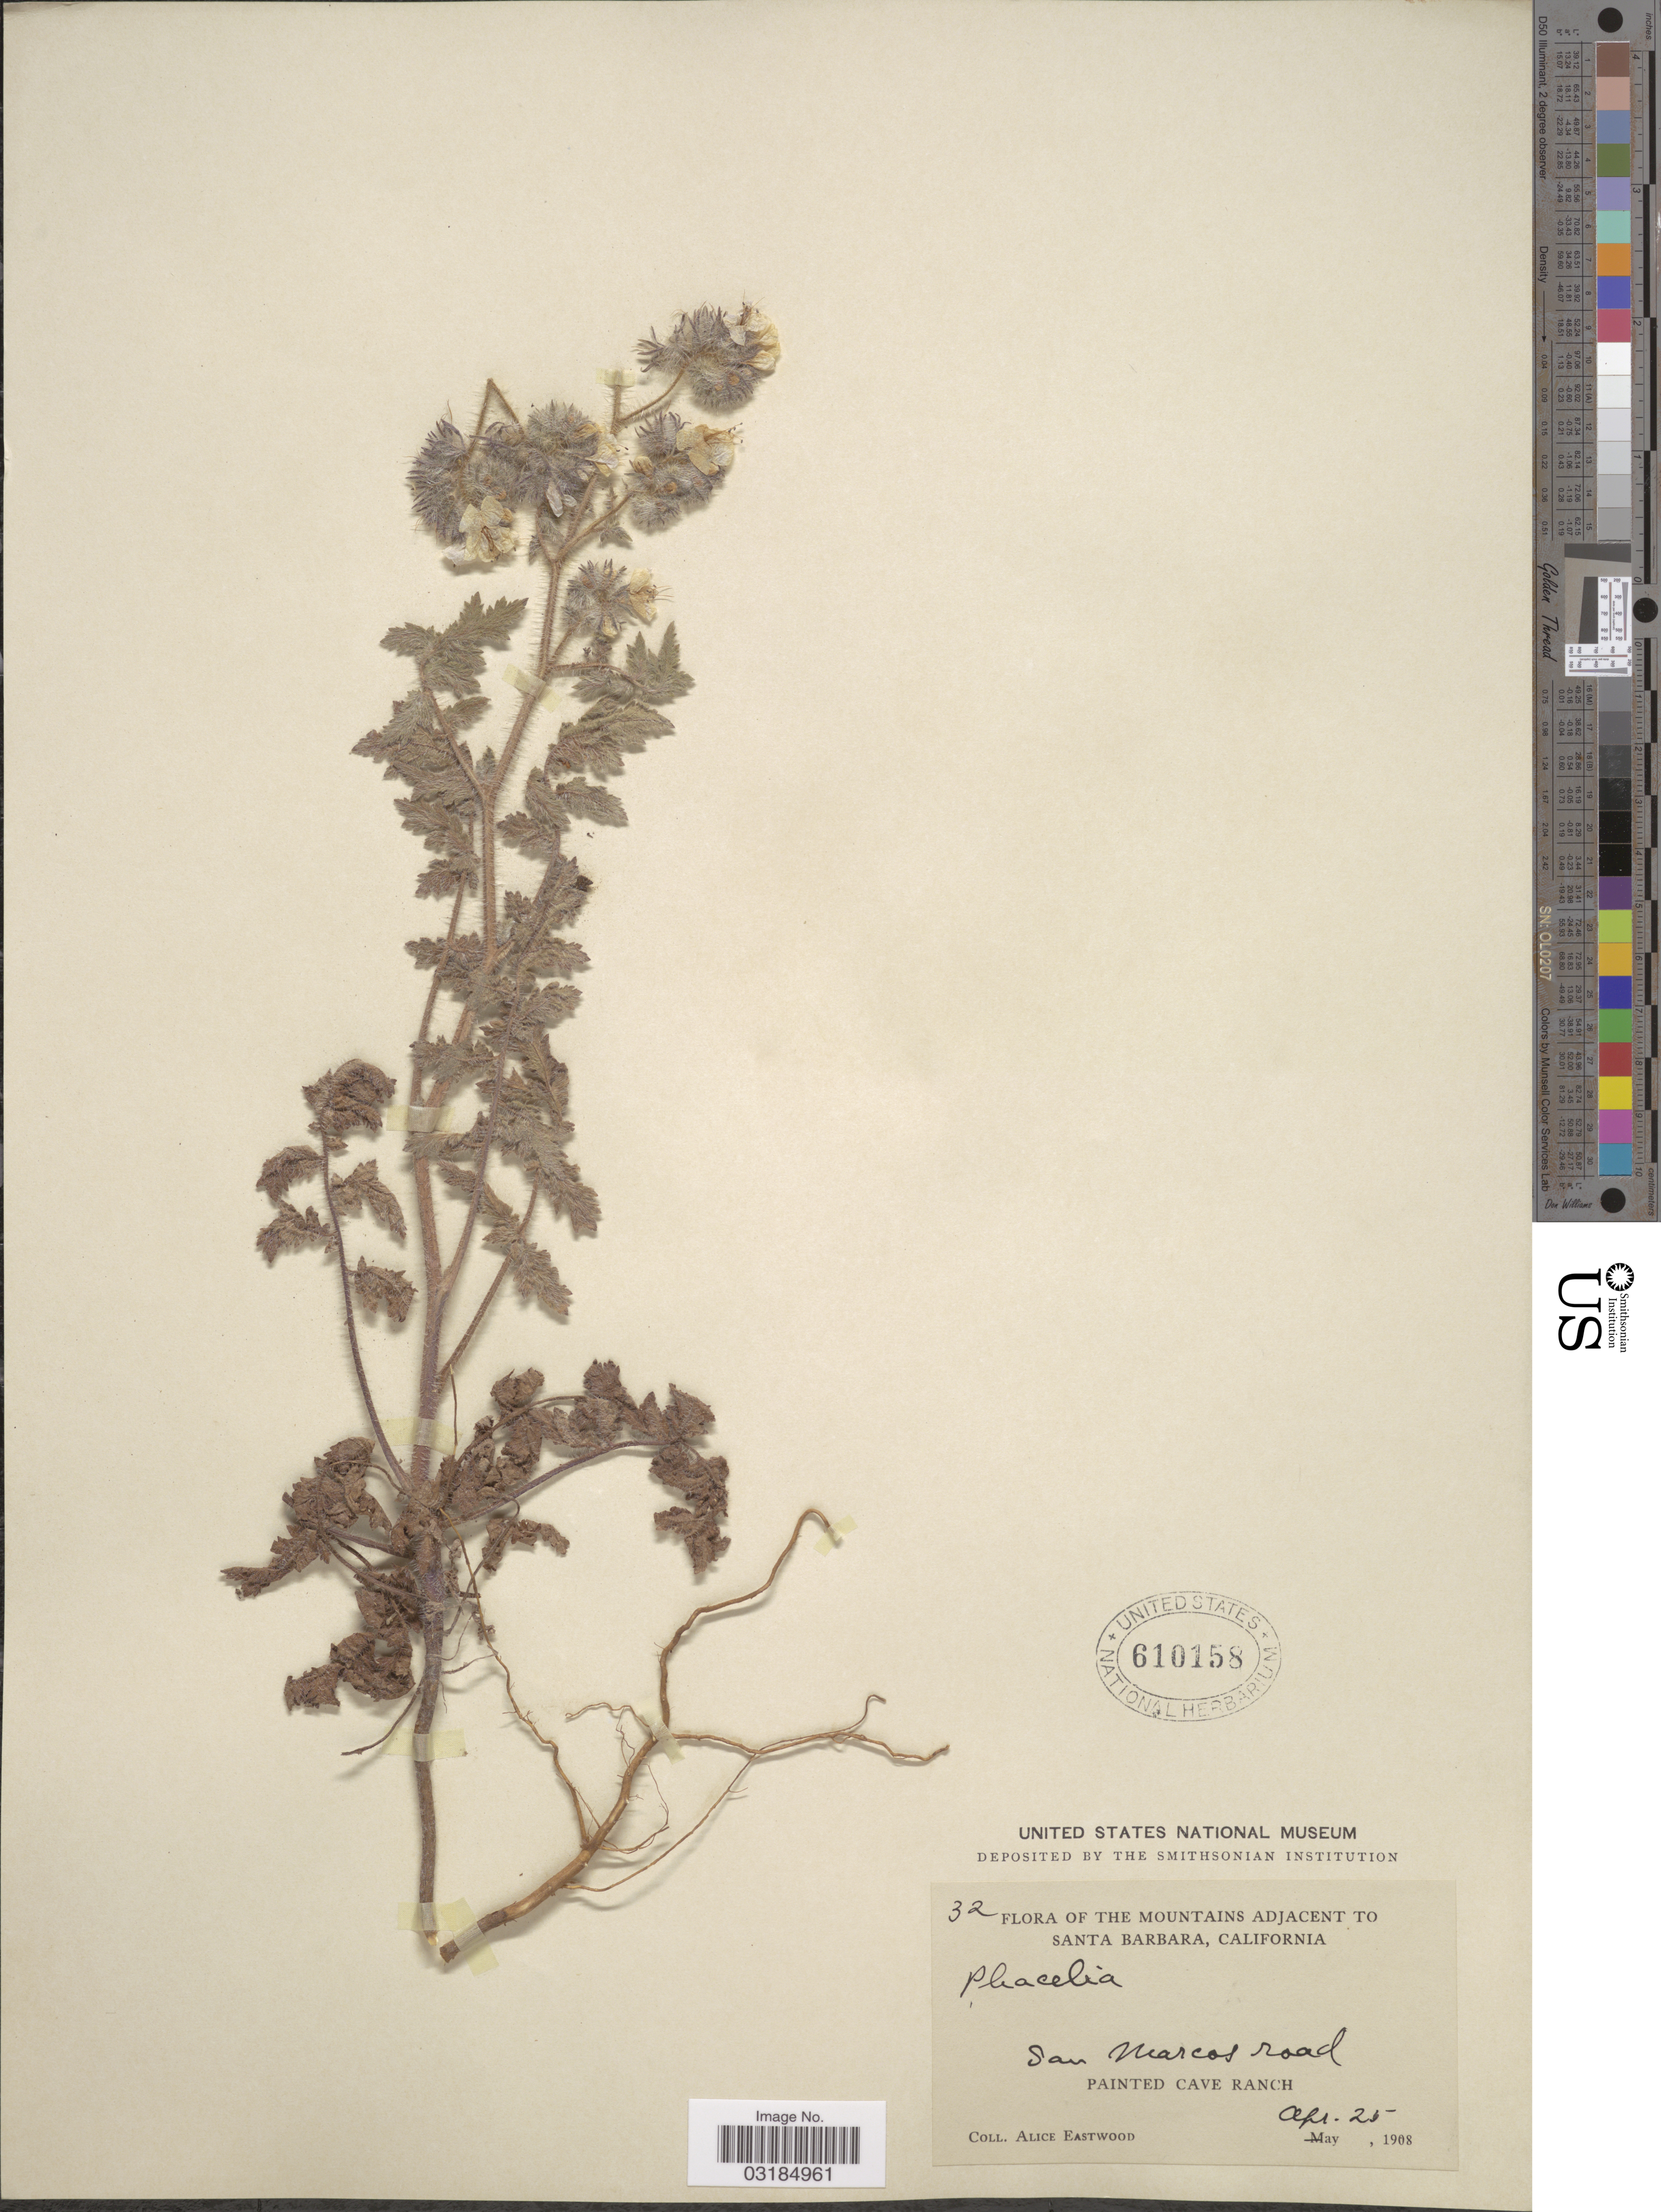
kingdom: Plantae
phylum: Tracheophyta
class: Magnoliopsida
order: Boraginales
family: Hydrophyllaceae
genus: Phacelia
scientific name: Phacelia cicutaria var. hispida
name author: (A. Gray) J.T. Howell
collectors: A. Eastwood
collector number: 32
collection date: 1908-04-25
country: United States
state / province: California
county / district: Santa Barbara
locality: Mountains adjacent to Santa Barbara, San Marcos road. Painted Cave Ranch.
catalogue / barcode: US 610158